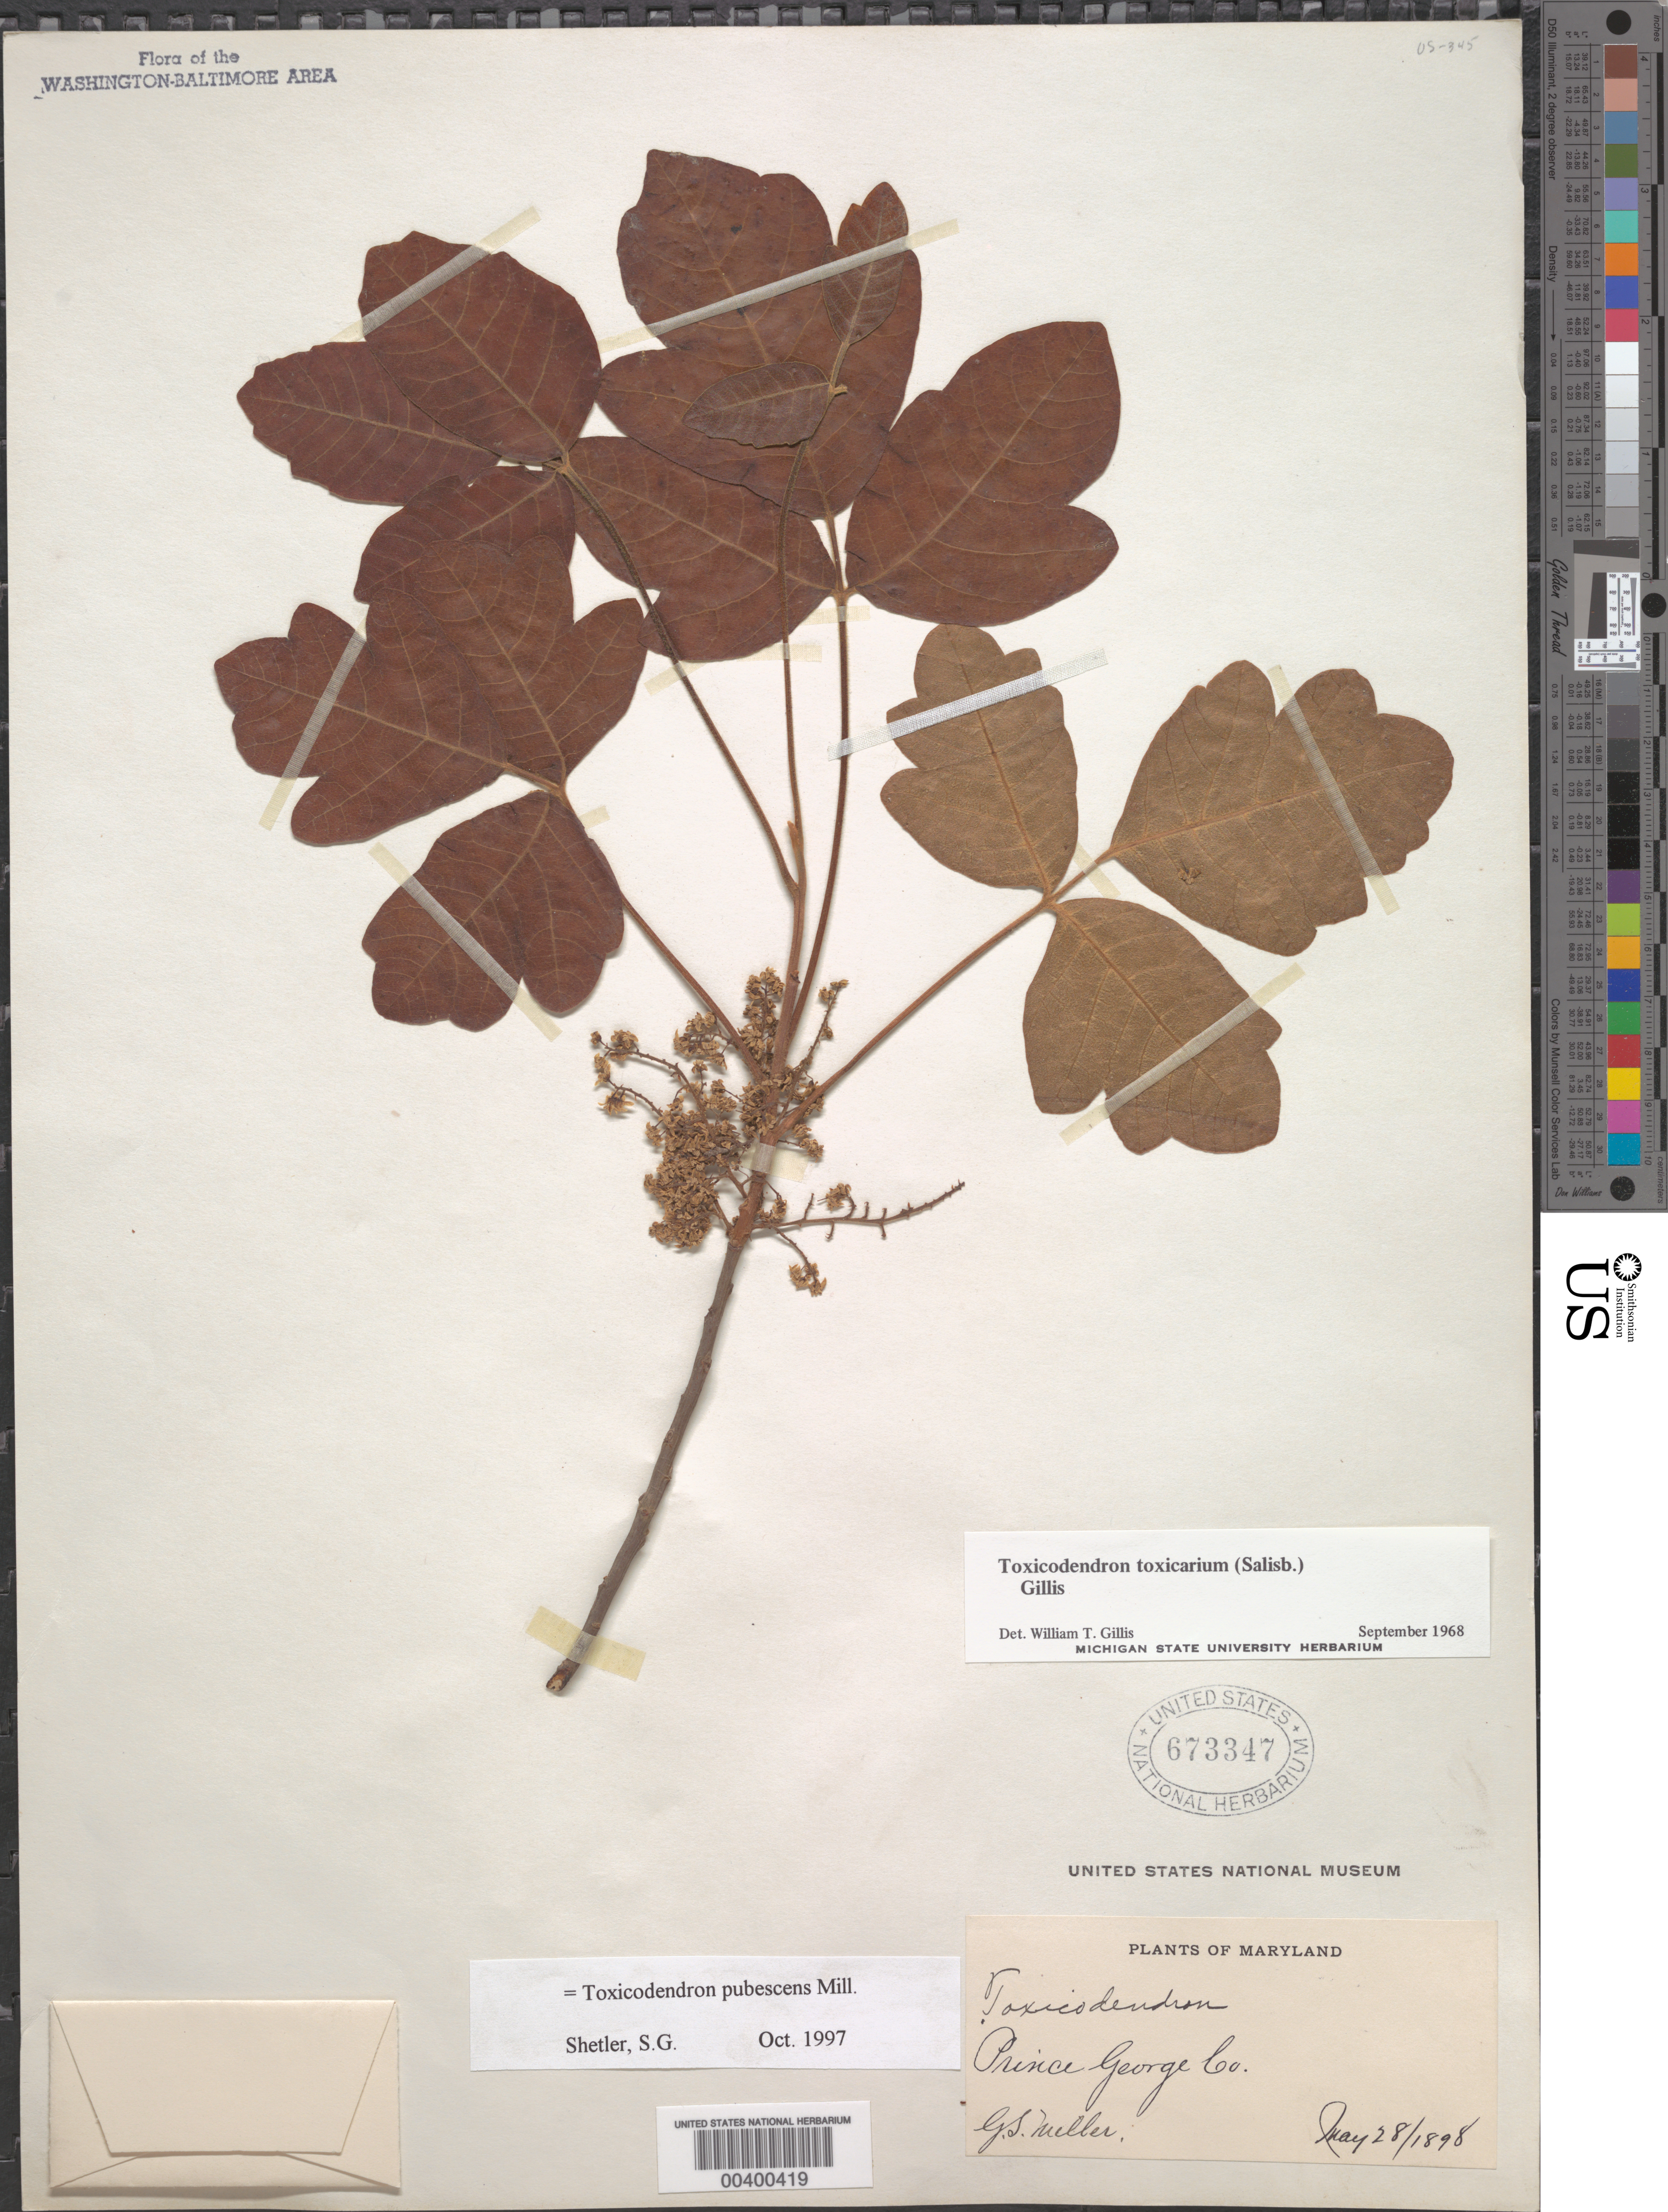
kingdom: Plantae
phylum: Tracheophyta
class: Magnoliopsida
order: Sapindales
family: Anacardiaceae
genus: Toxicodendron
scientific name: Toxicodendron pubescens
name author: Mill.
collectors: G. S. Miller & W. T. Gillis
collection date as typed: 28 May 1898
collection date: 1898-05-28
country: United States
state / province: Maryland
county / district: Prince George's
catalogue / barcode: US 673347